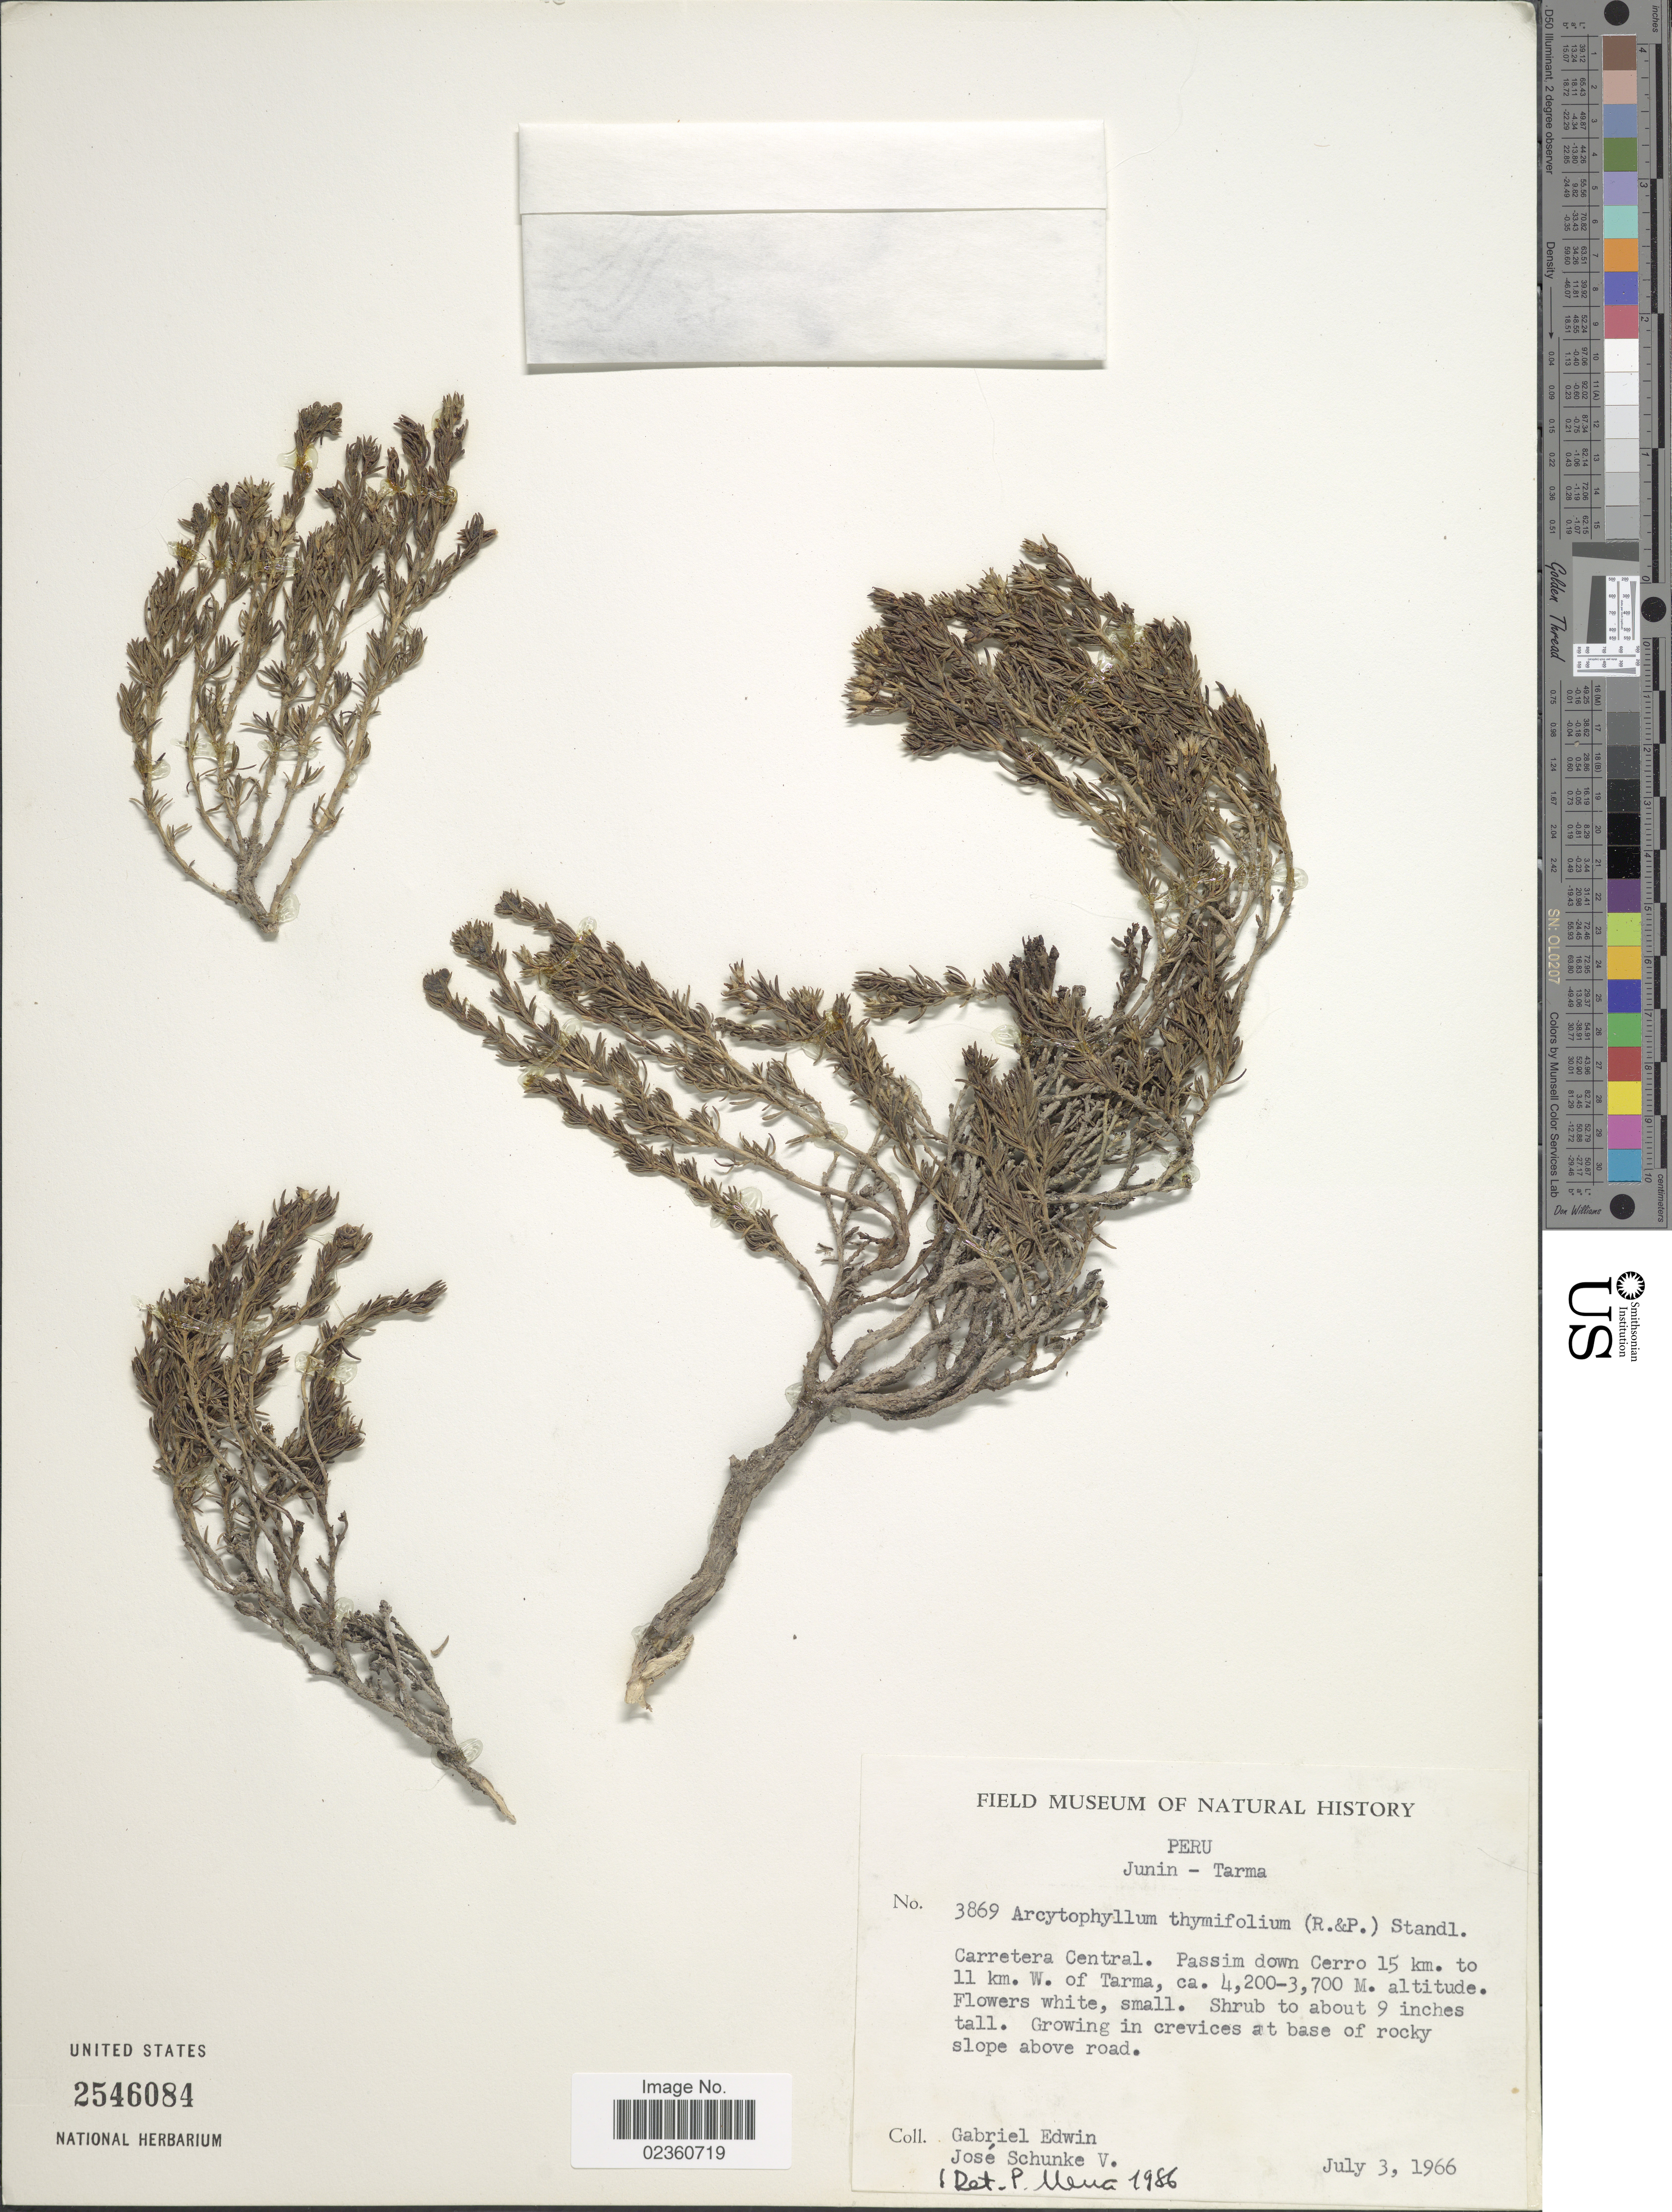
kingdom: Plantae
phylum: Tracheophyta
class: Magnoliopsida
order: Gentianales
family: Rubiaceae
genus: Arcytophyllum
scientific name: Arcytophyllum thymifolium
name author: (Ruiz & Pav.) Standl.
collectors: G. Edwin & J. Schunke Vigo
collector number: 3869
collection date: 1966-07-03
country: Peru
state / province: Junín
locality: Tarma, Carretera Central. Passim down Cerro 15 km to 11 km W of Tarma. growing in crevices at base of rocky slope above road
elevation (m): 3700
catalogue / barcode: US 2546084